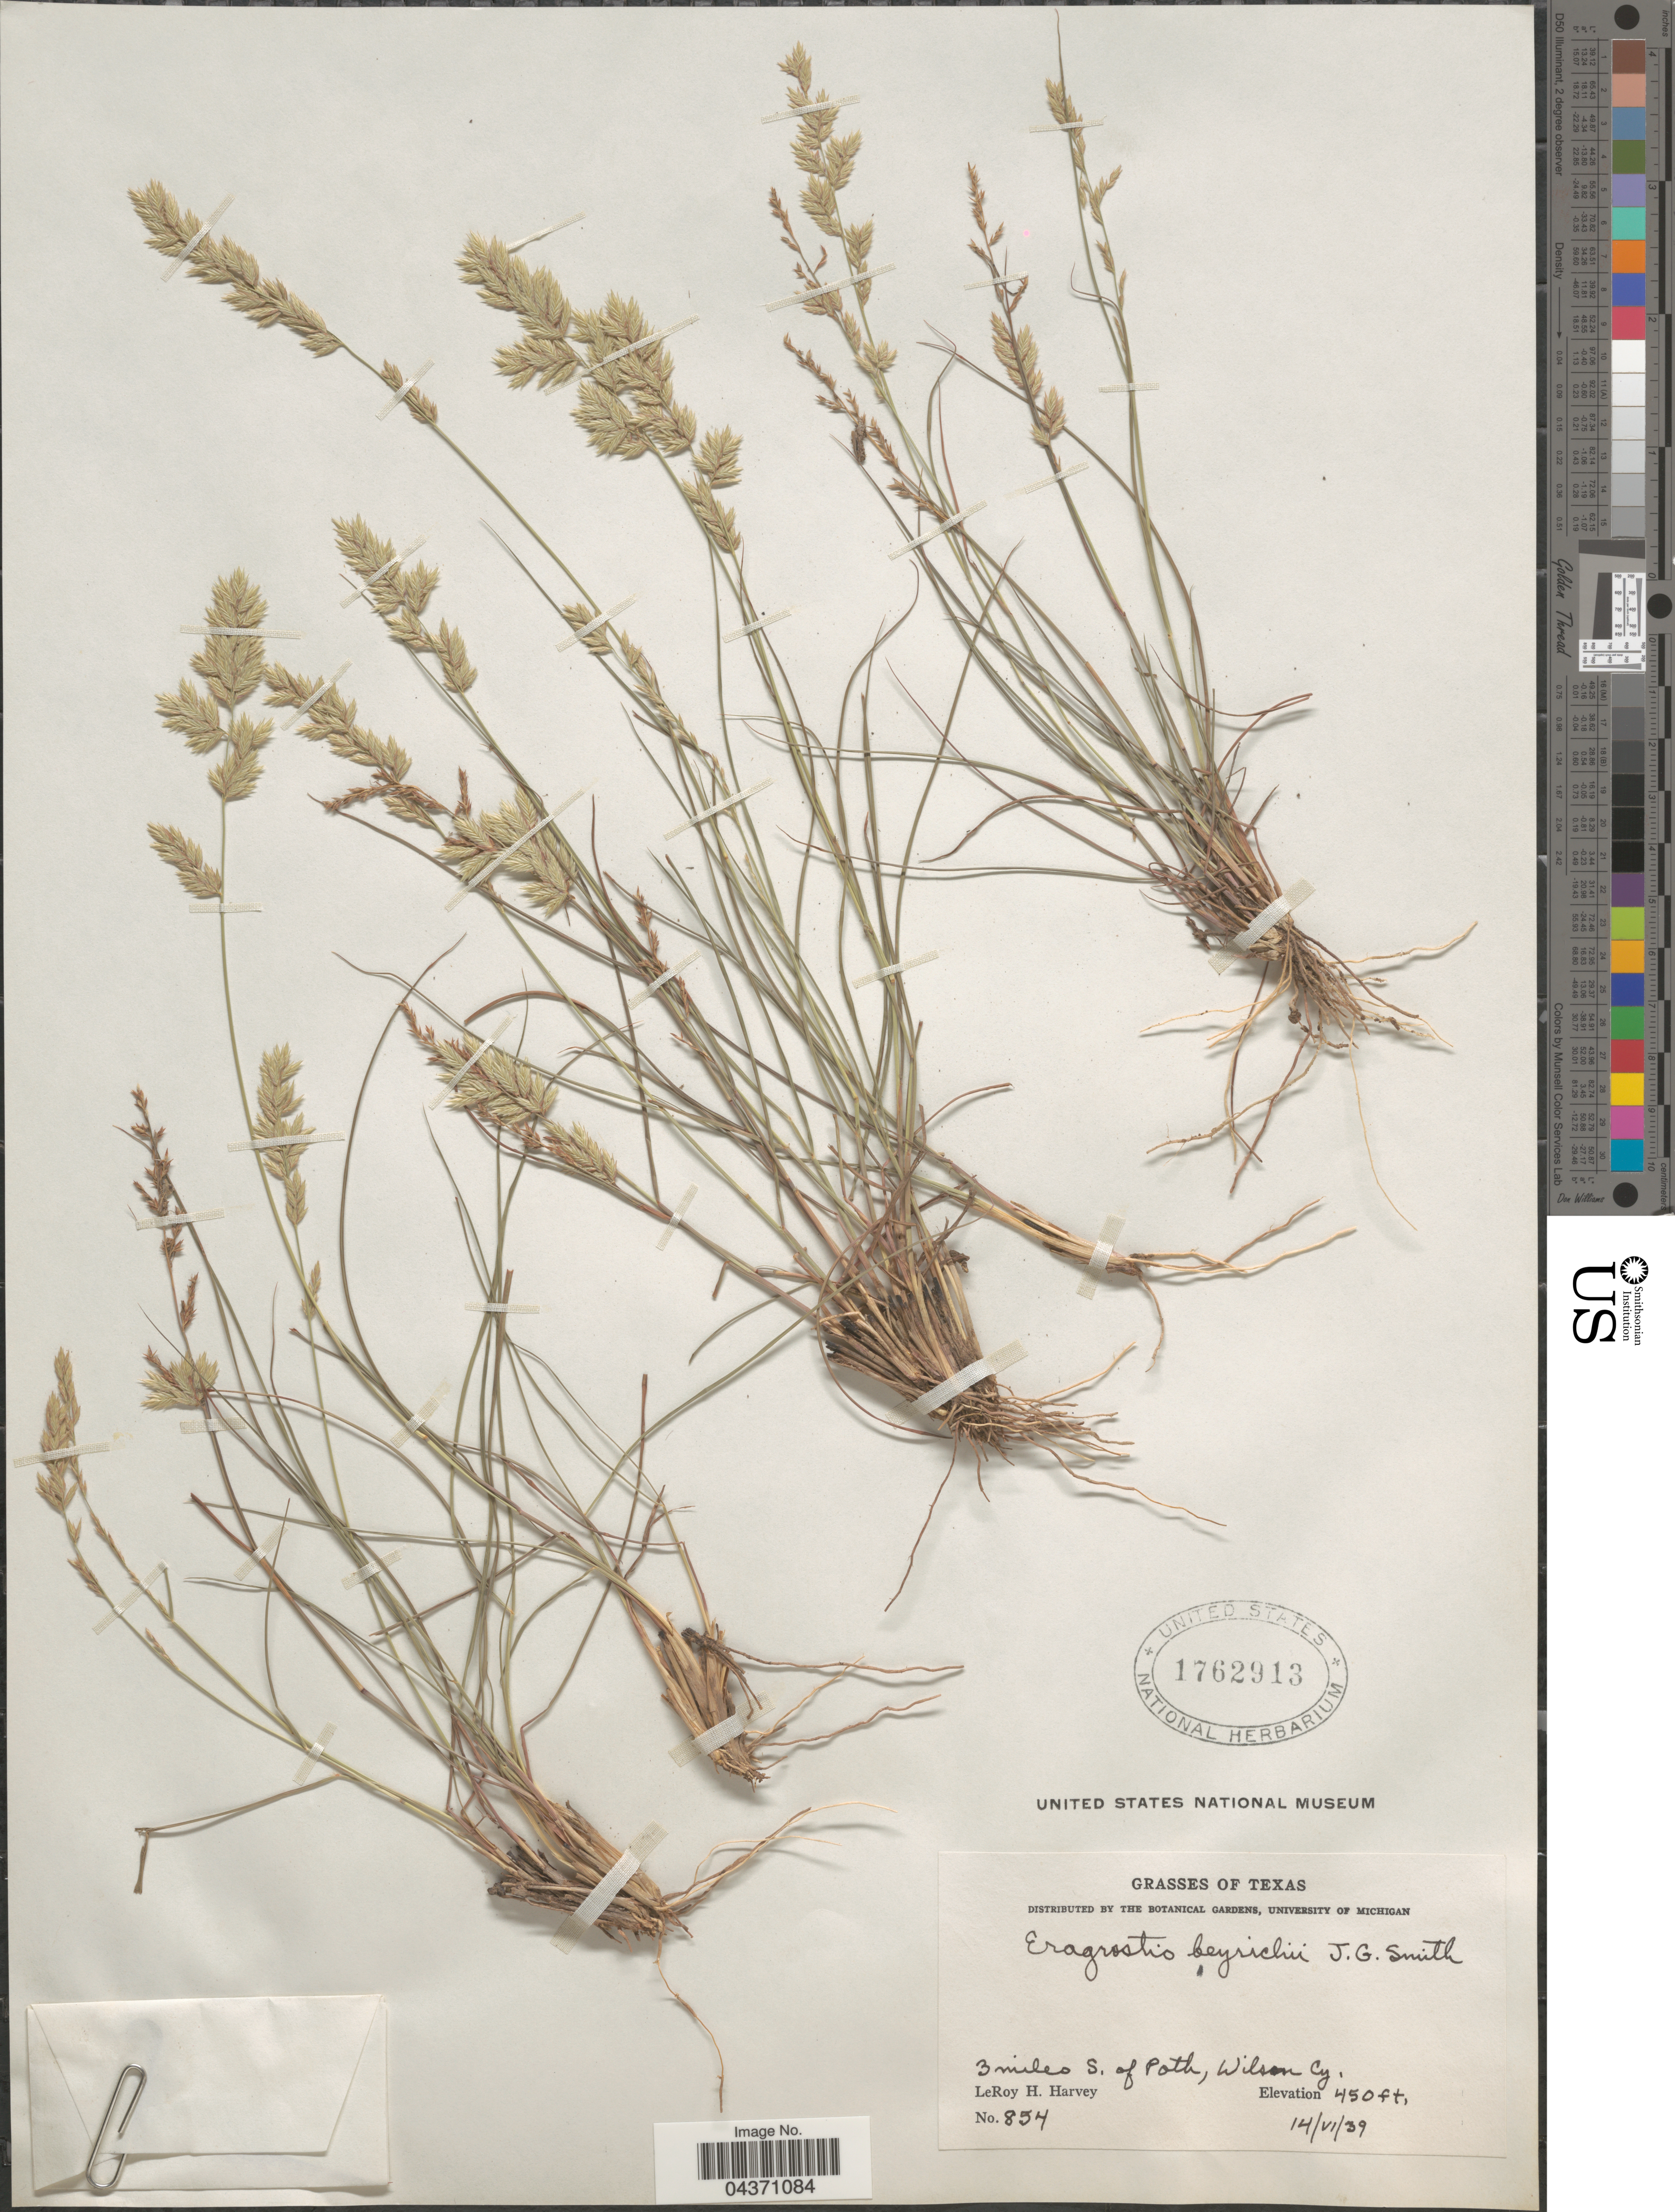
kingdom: Plantae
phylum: Tracheophyta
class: Liliopsida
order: Poales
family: Poaceae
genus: Eragrostis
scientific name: Eragrostis secundiflora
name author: J. Presl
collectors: L. H. Harvey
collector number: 854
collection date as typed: Transcribed d/m/y: 14/6/39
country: United States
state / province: Texas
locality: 3 miles S. of Path, Wilson Cy.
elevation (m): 137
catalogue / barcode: US 1762913